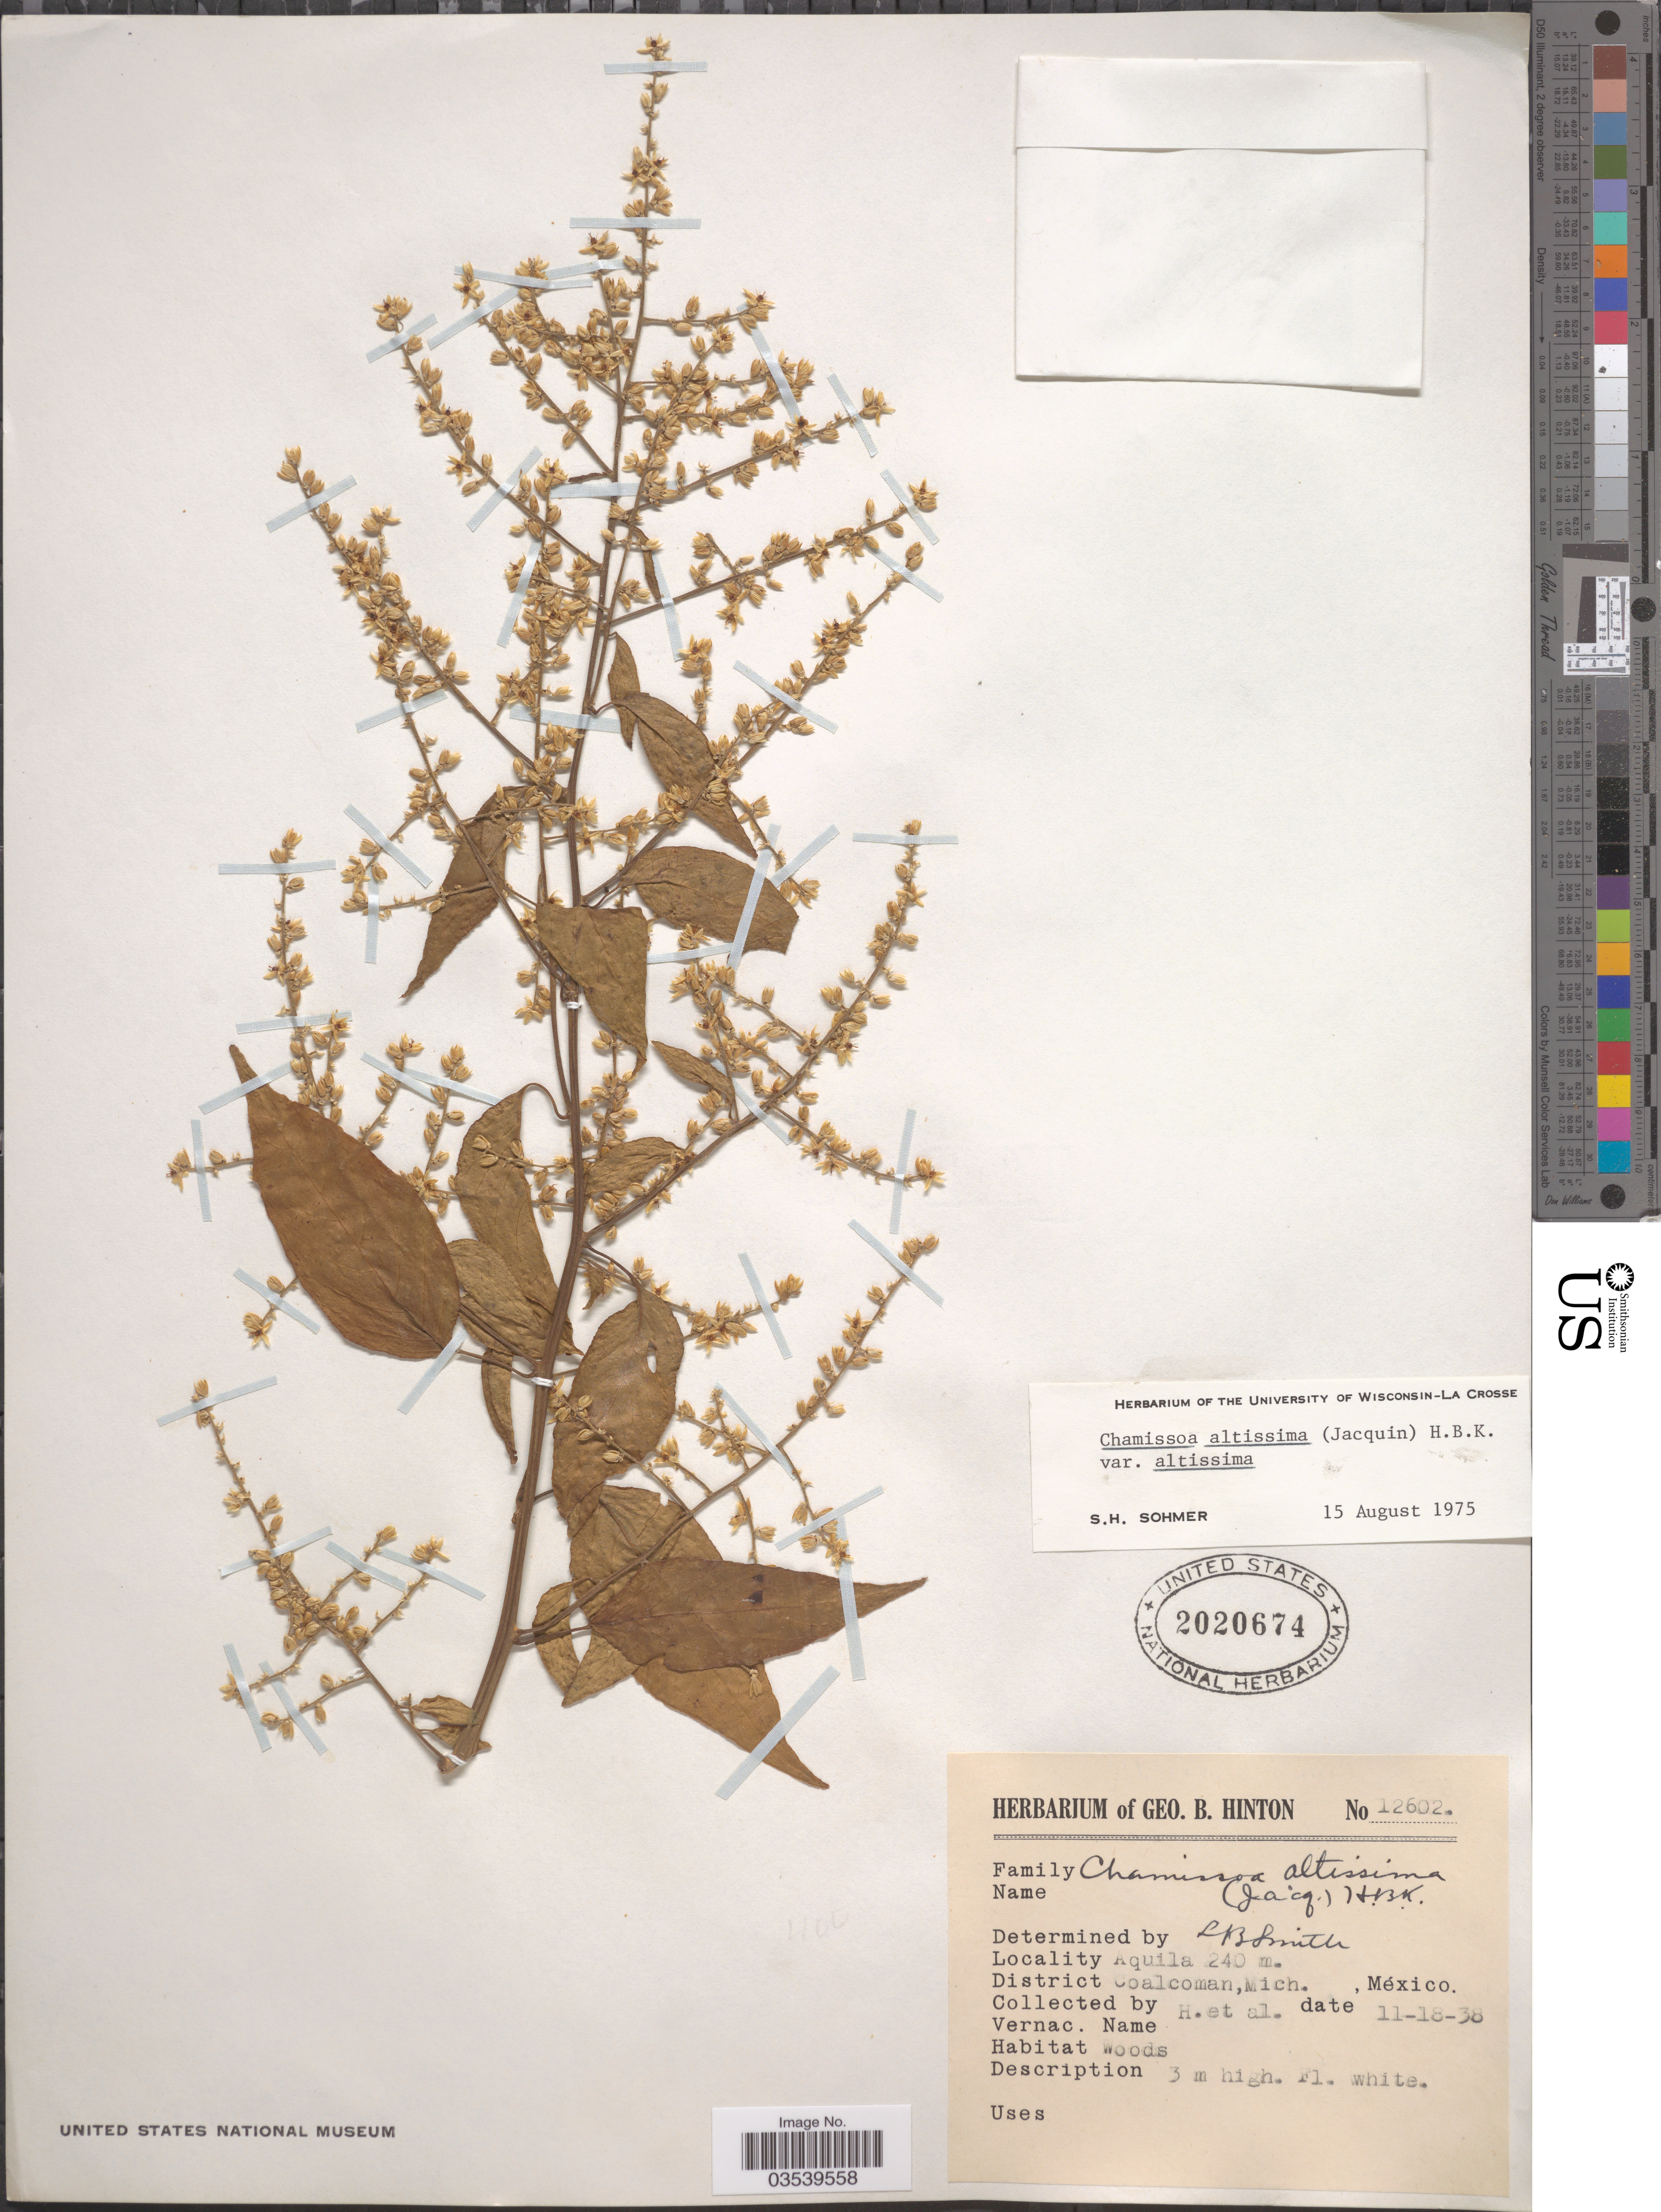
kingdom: Plantae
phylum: Tracheophyta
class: Magnoliopsida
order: Caryophyllales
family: Amaranthaceae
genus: Chamissoa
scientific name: Chamissoa altissima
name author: (Jacq.) Kunth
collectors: G. B. Hinton & et al.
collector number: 12602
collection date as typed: Transcribed d/m/y: 18/11/38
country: Mexico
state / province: Michoacán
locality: Aquila. District Coalcoman.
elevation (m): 240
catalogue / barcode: US 2020674